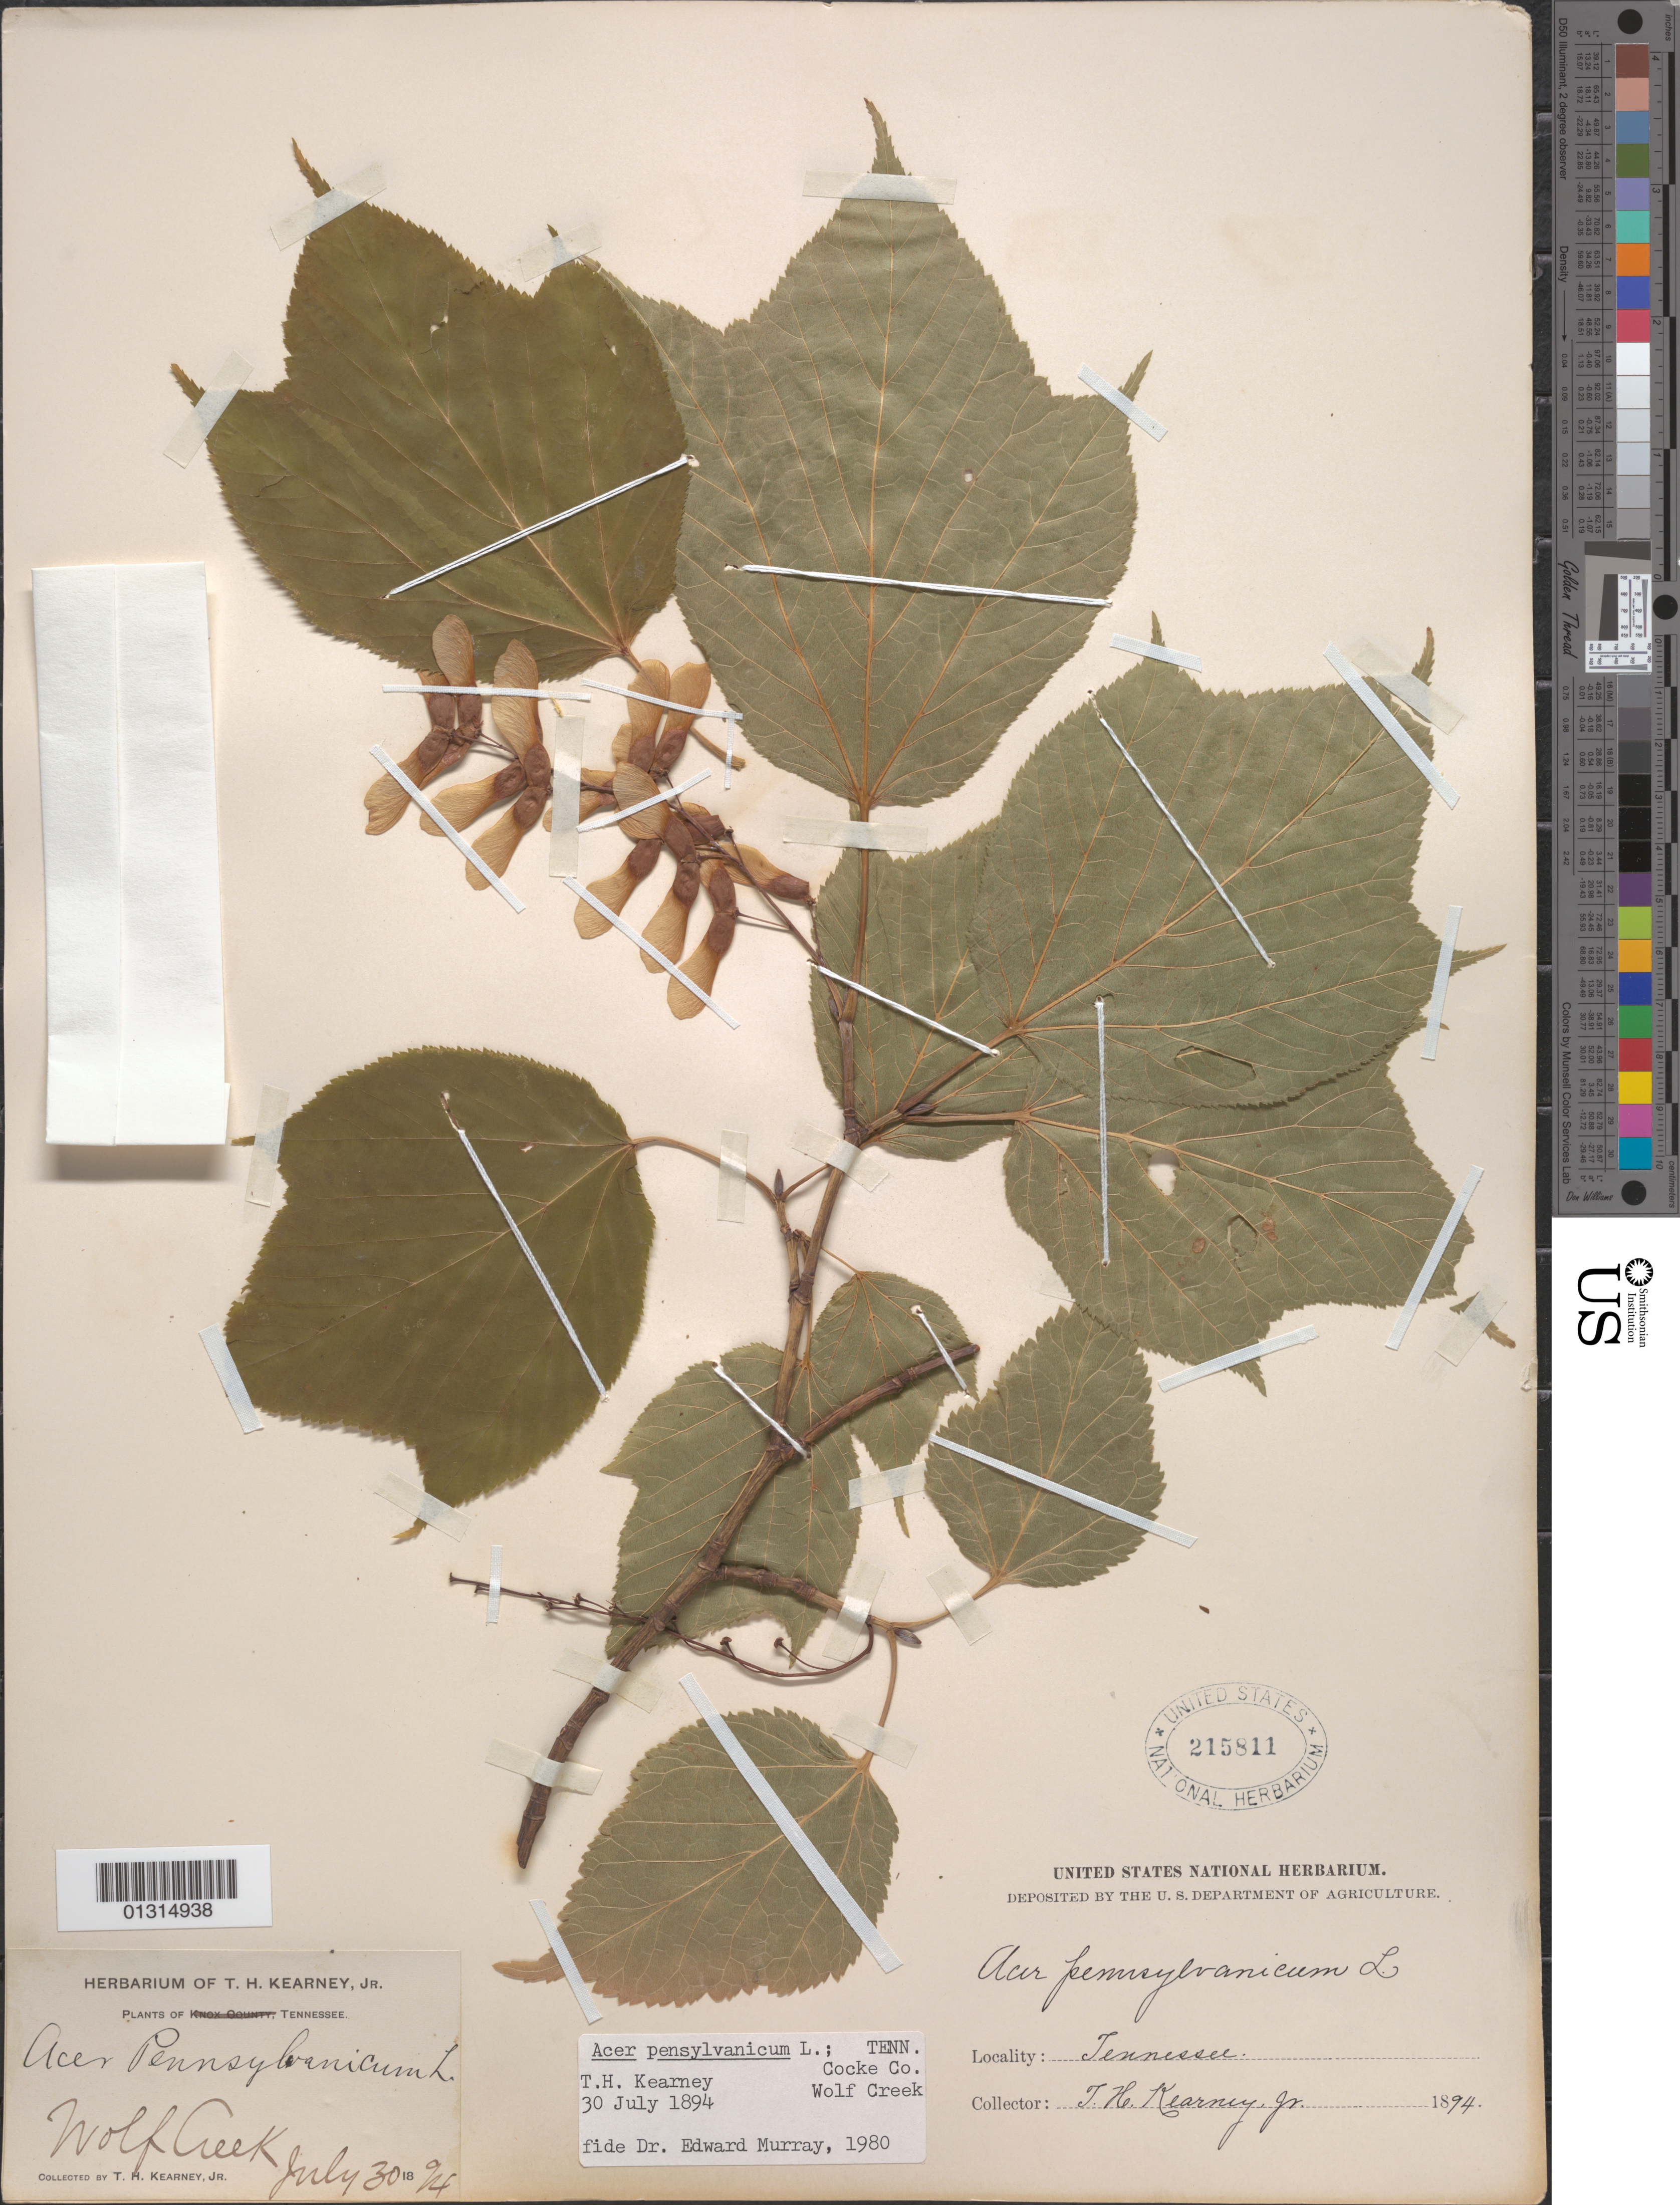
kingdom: Plantae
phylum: Tracheophyta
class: Magnoliopsida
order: Sapindales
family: Sapindaceae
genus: Acer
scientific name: Acer pensylvanicum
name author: L.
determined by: Murray, Edward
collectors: T. H. Kearney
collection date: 1894-07-30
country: United States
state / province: Tennessee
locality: Wolf Creek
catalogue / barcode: US 215811